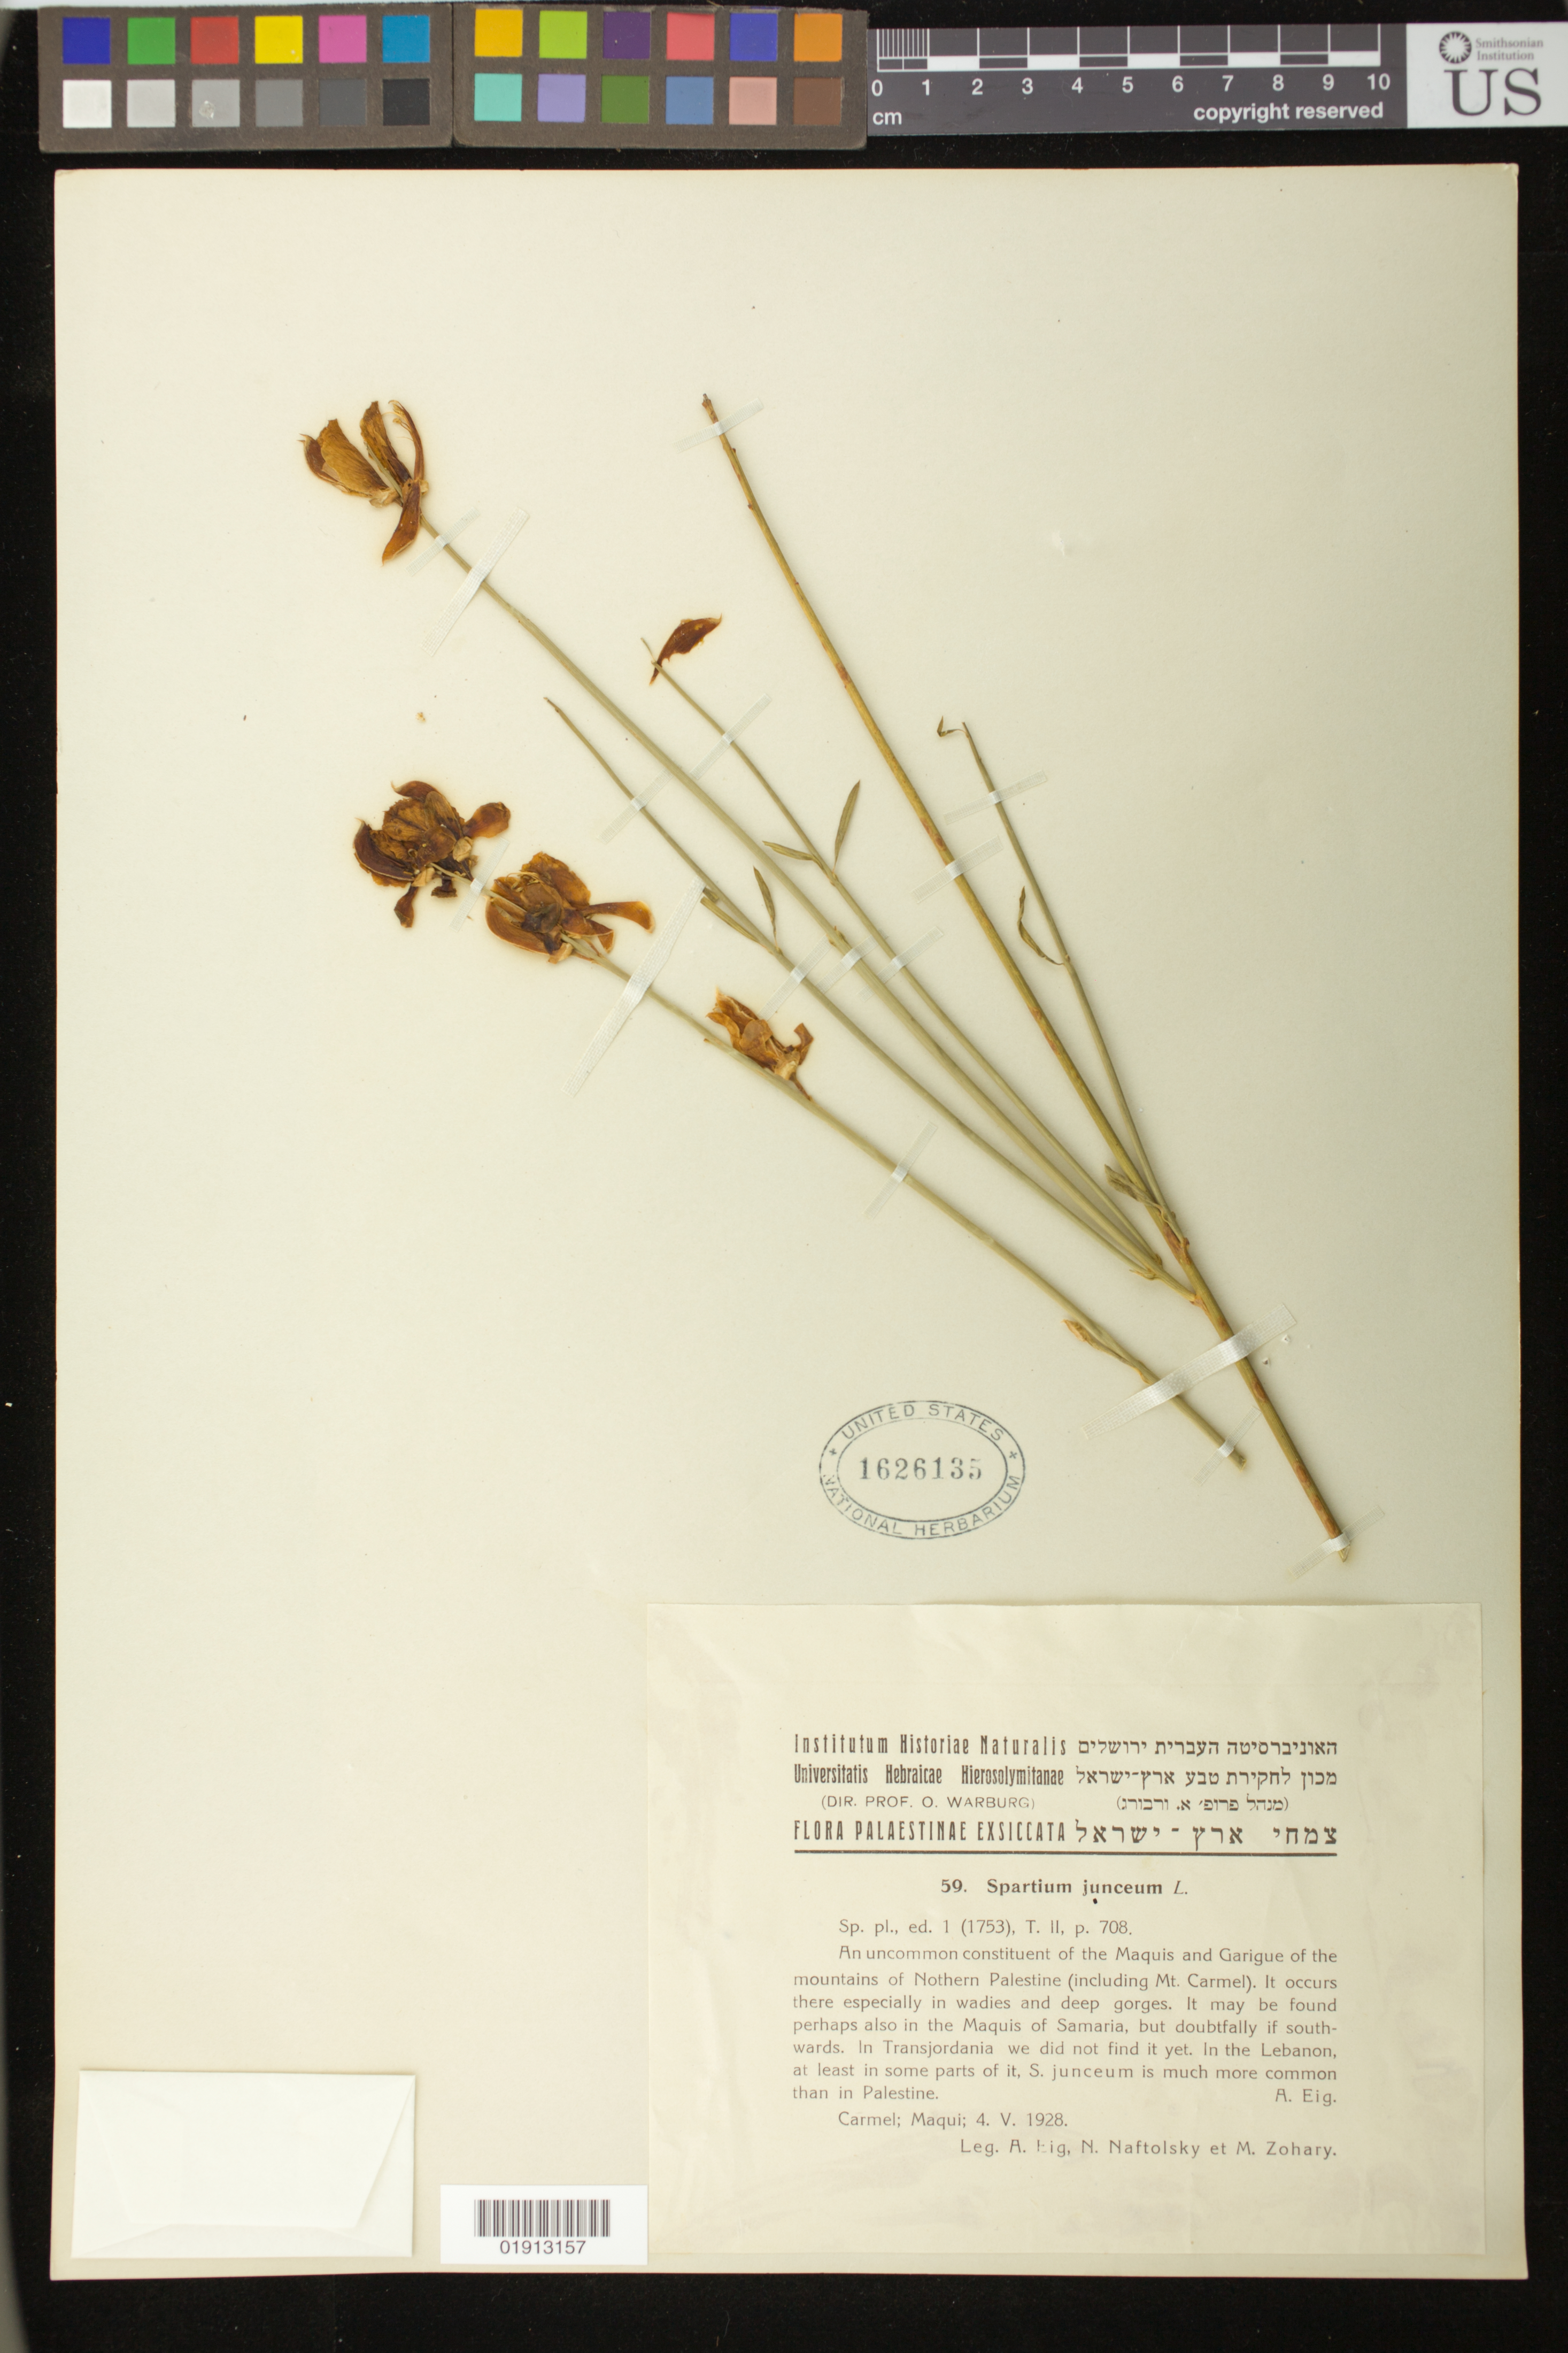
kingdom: Plantae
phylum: Tracheophyta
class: Magnoliopsida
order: Fabales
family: Fabaceae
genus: Spartium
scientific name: Spartium junceum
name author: L.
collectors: A. Eig, N. Naftolsky & M. Zohary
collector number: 59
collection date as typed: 4. V. 1928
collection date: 1928-05-04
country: Israel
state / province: Haifa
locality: Mt. Carmel, mountains of Northern Palestine.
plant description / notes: An uncommon constituent of the Maquis and Garigue of the mountains of Northern Palestine. It occurs there especially in wadies and deep gorges. It may be found perhaps also in the Maquis of Samaria, but doubtfully if southwards. In Transjordania we did not find it yet. In the Lebanon, at least in some parts of it, S. junceum is much more common than in Palestine.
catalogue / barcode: US 1626135